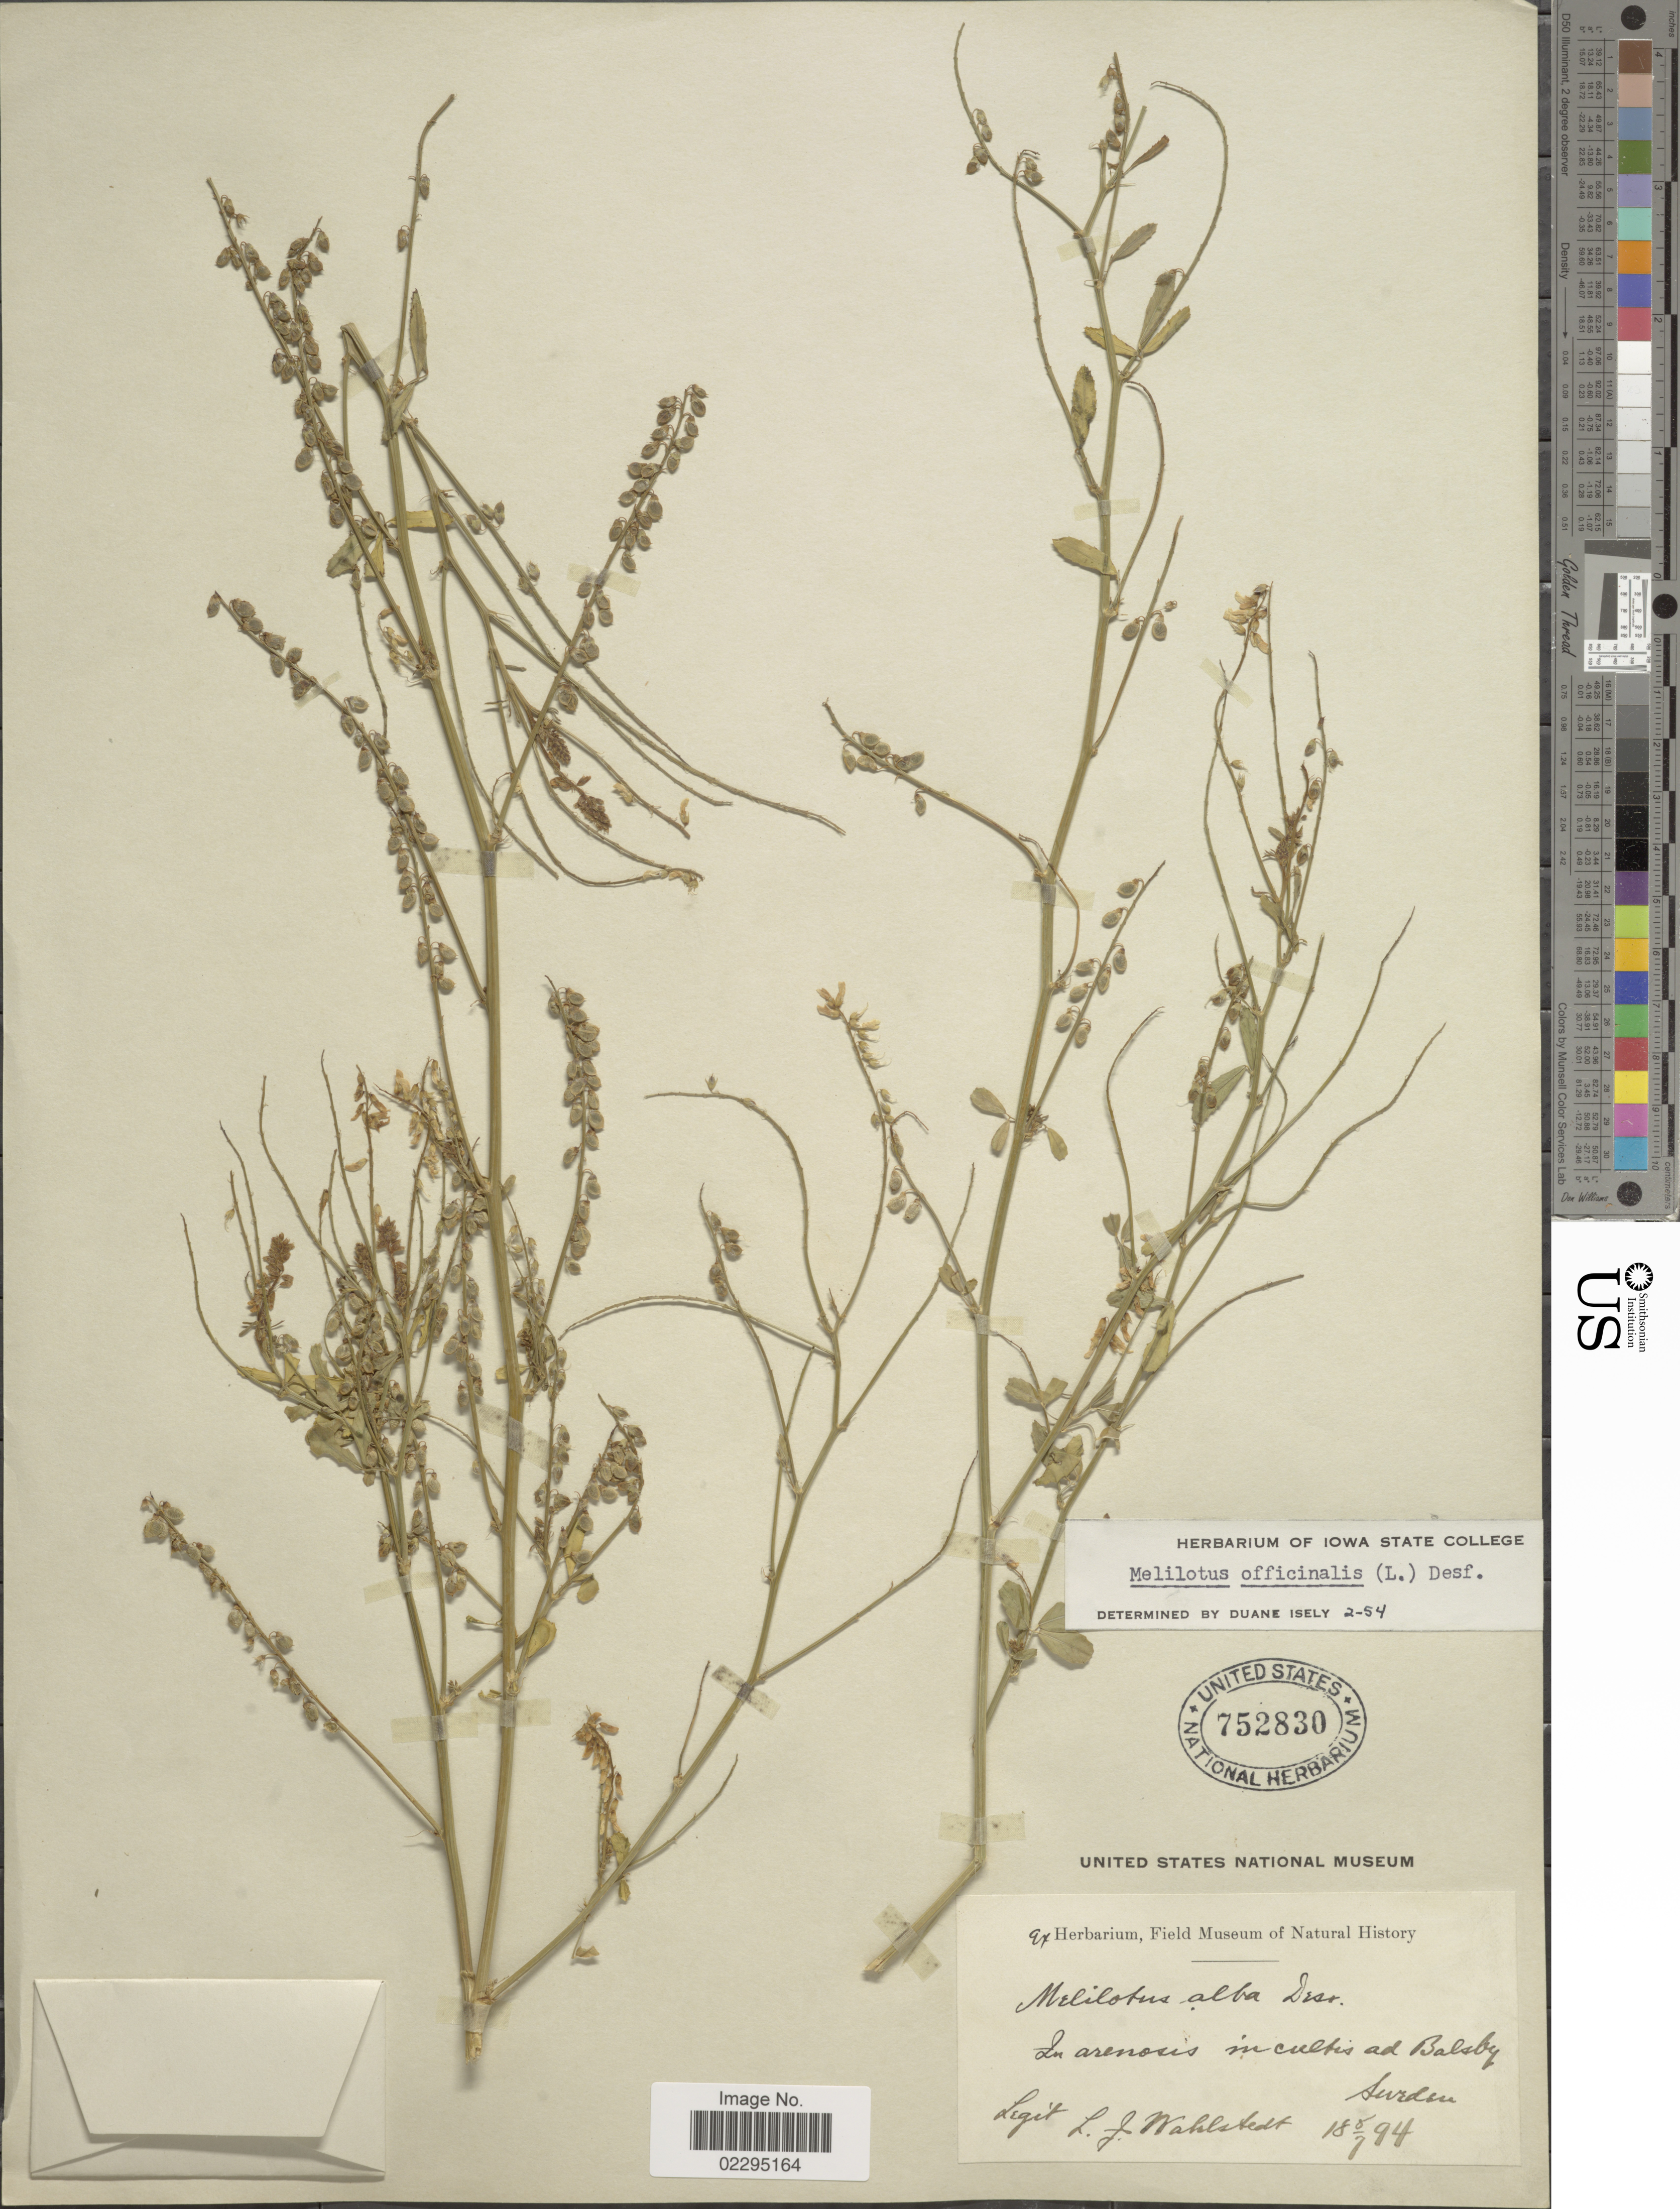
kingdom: Plantae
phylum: Tracheophyta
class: Magnoliopsida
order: Fabales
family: Fabaceae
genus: Melilotus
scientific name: Melilotus officinalis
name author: (L.) Lam.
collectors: L. J. Wahlstedt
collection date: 1894-07-06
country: Sweden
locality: In arenosis in cultis ad balsby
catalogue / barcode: US 752830